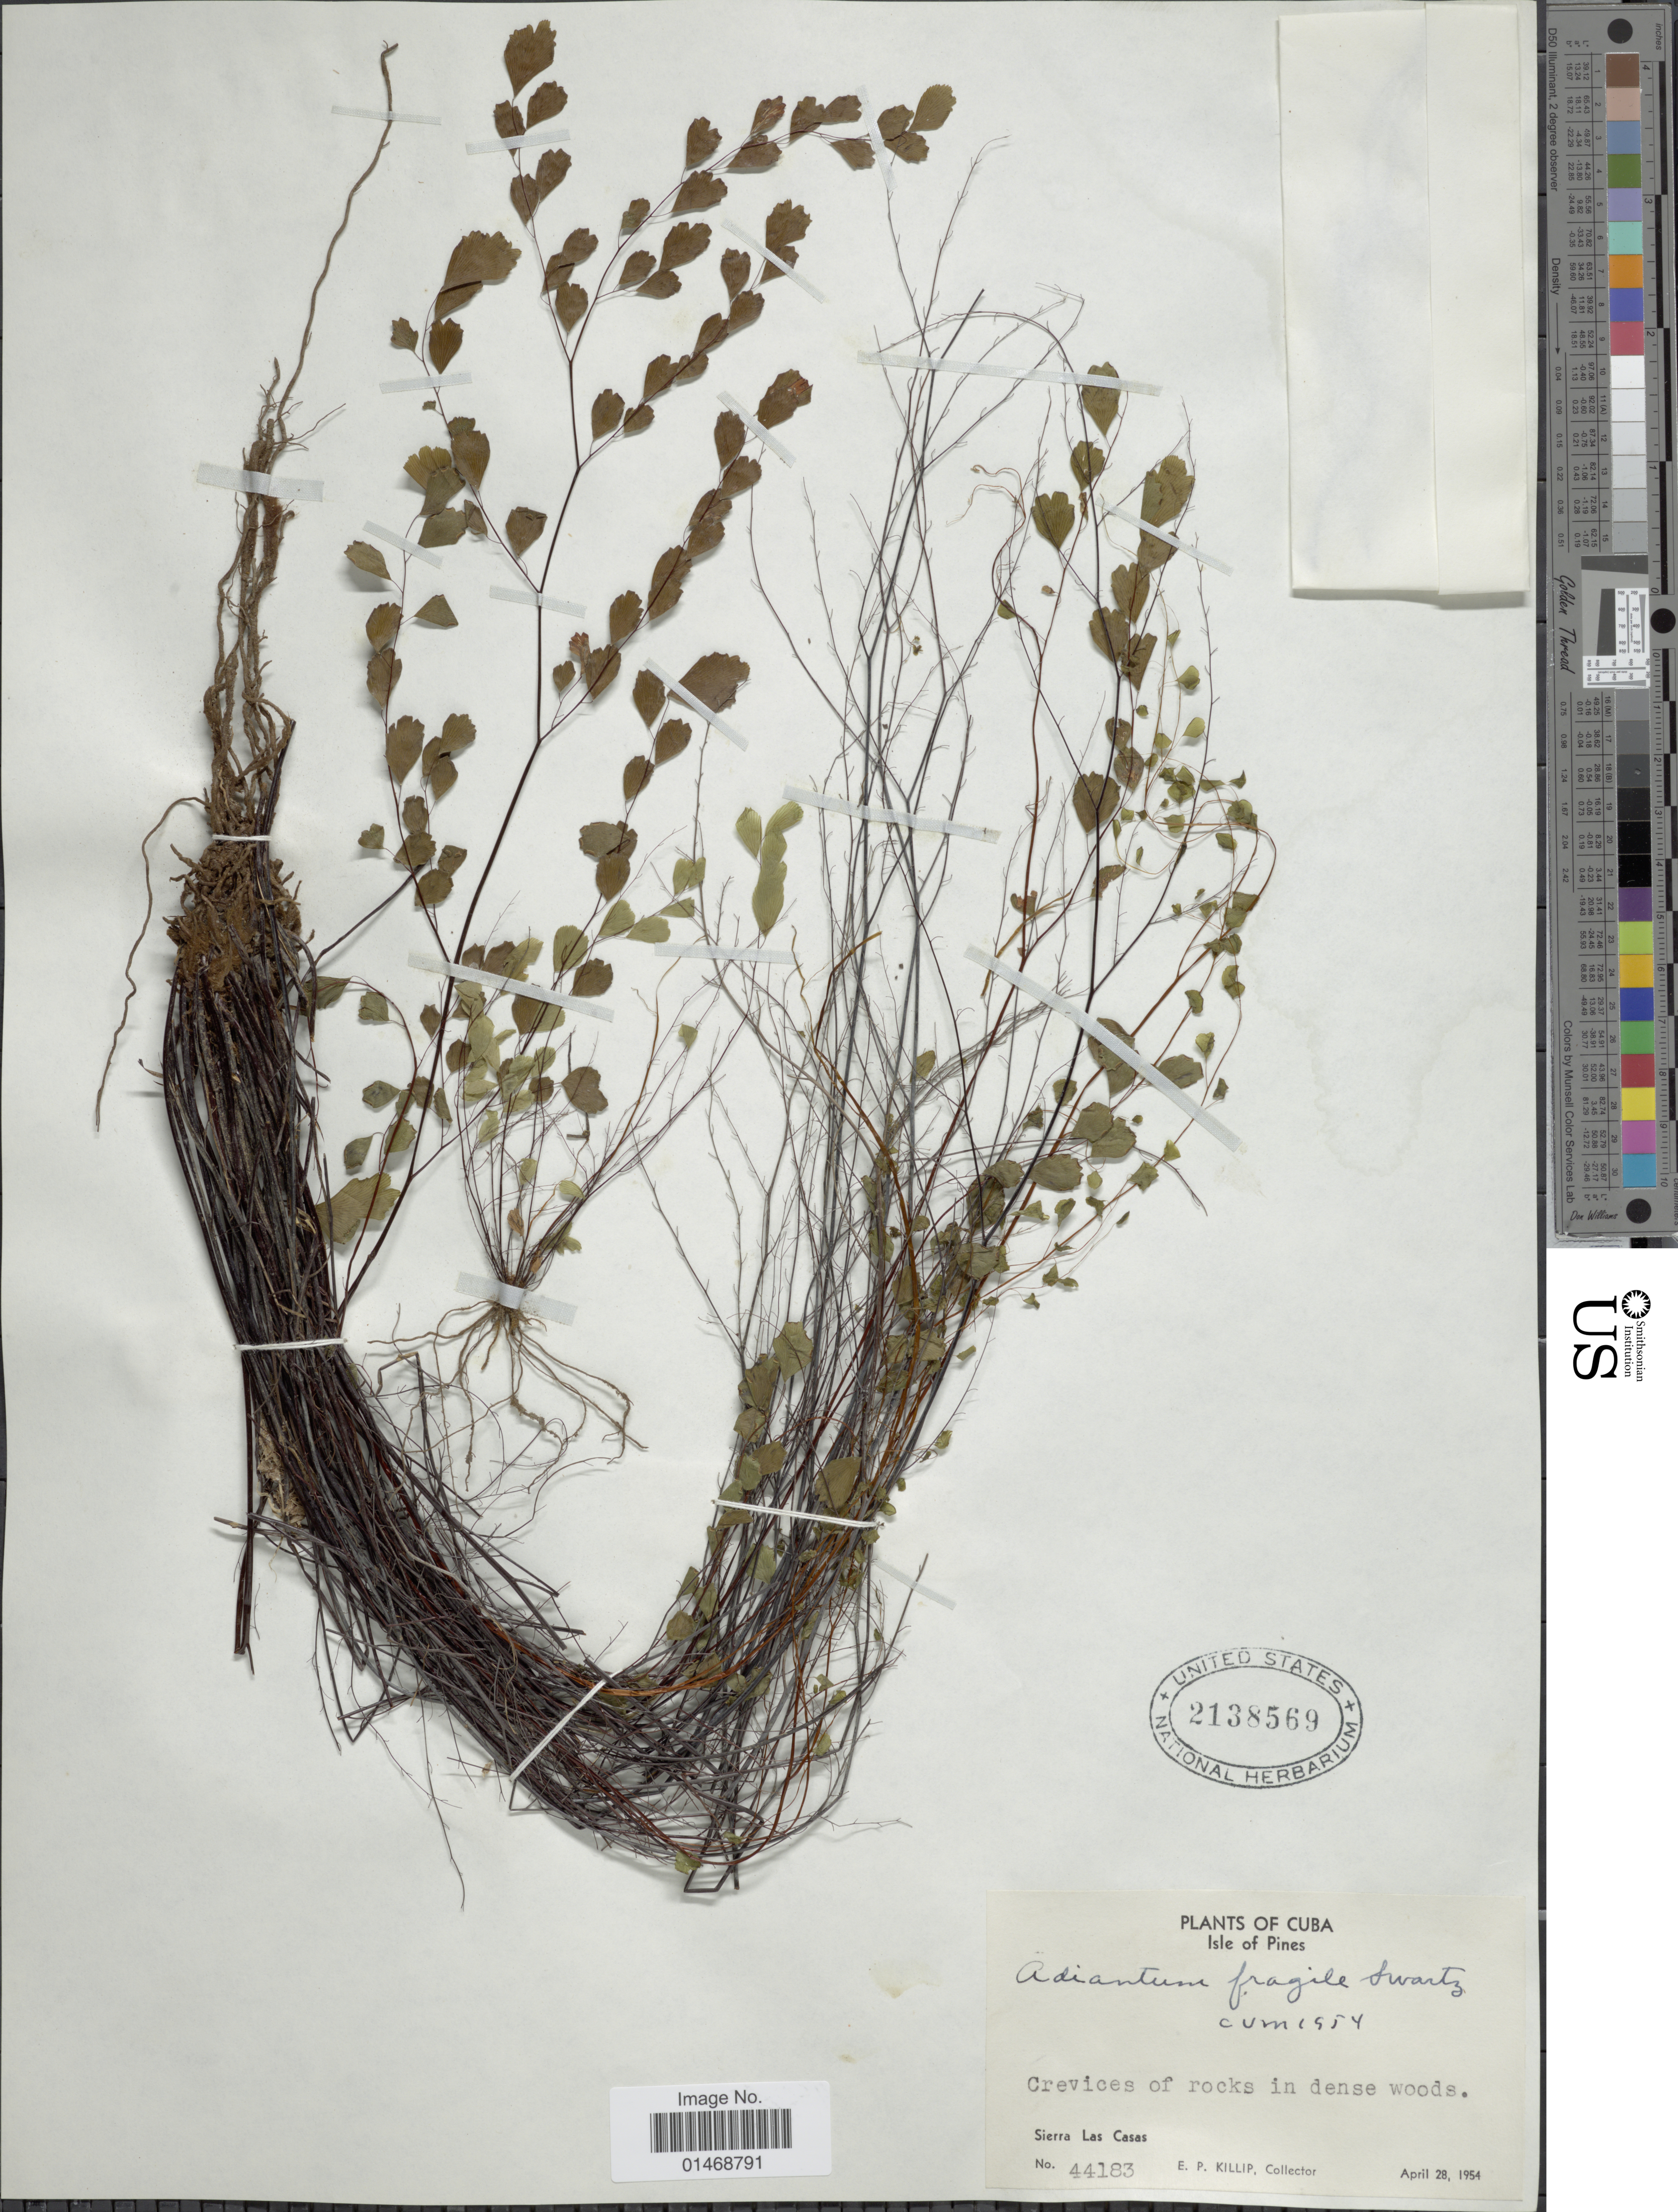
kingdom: Plantae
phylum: Tracheophyta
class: Polypodiopsida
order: Polypodiales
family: Pteridaceae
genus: Adiantum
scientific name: Adiantum fragile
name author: Sw.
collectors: E. P. Killip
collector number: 44183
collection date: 1954-04-28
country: New Caledonia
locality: Isle of Pines, Sierra Las Casas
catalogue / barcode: US 2138569